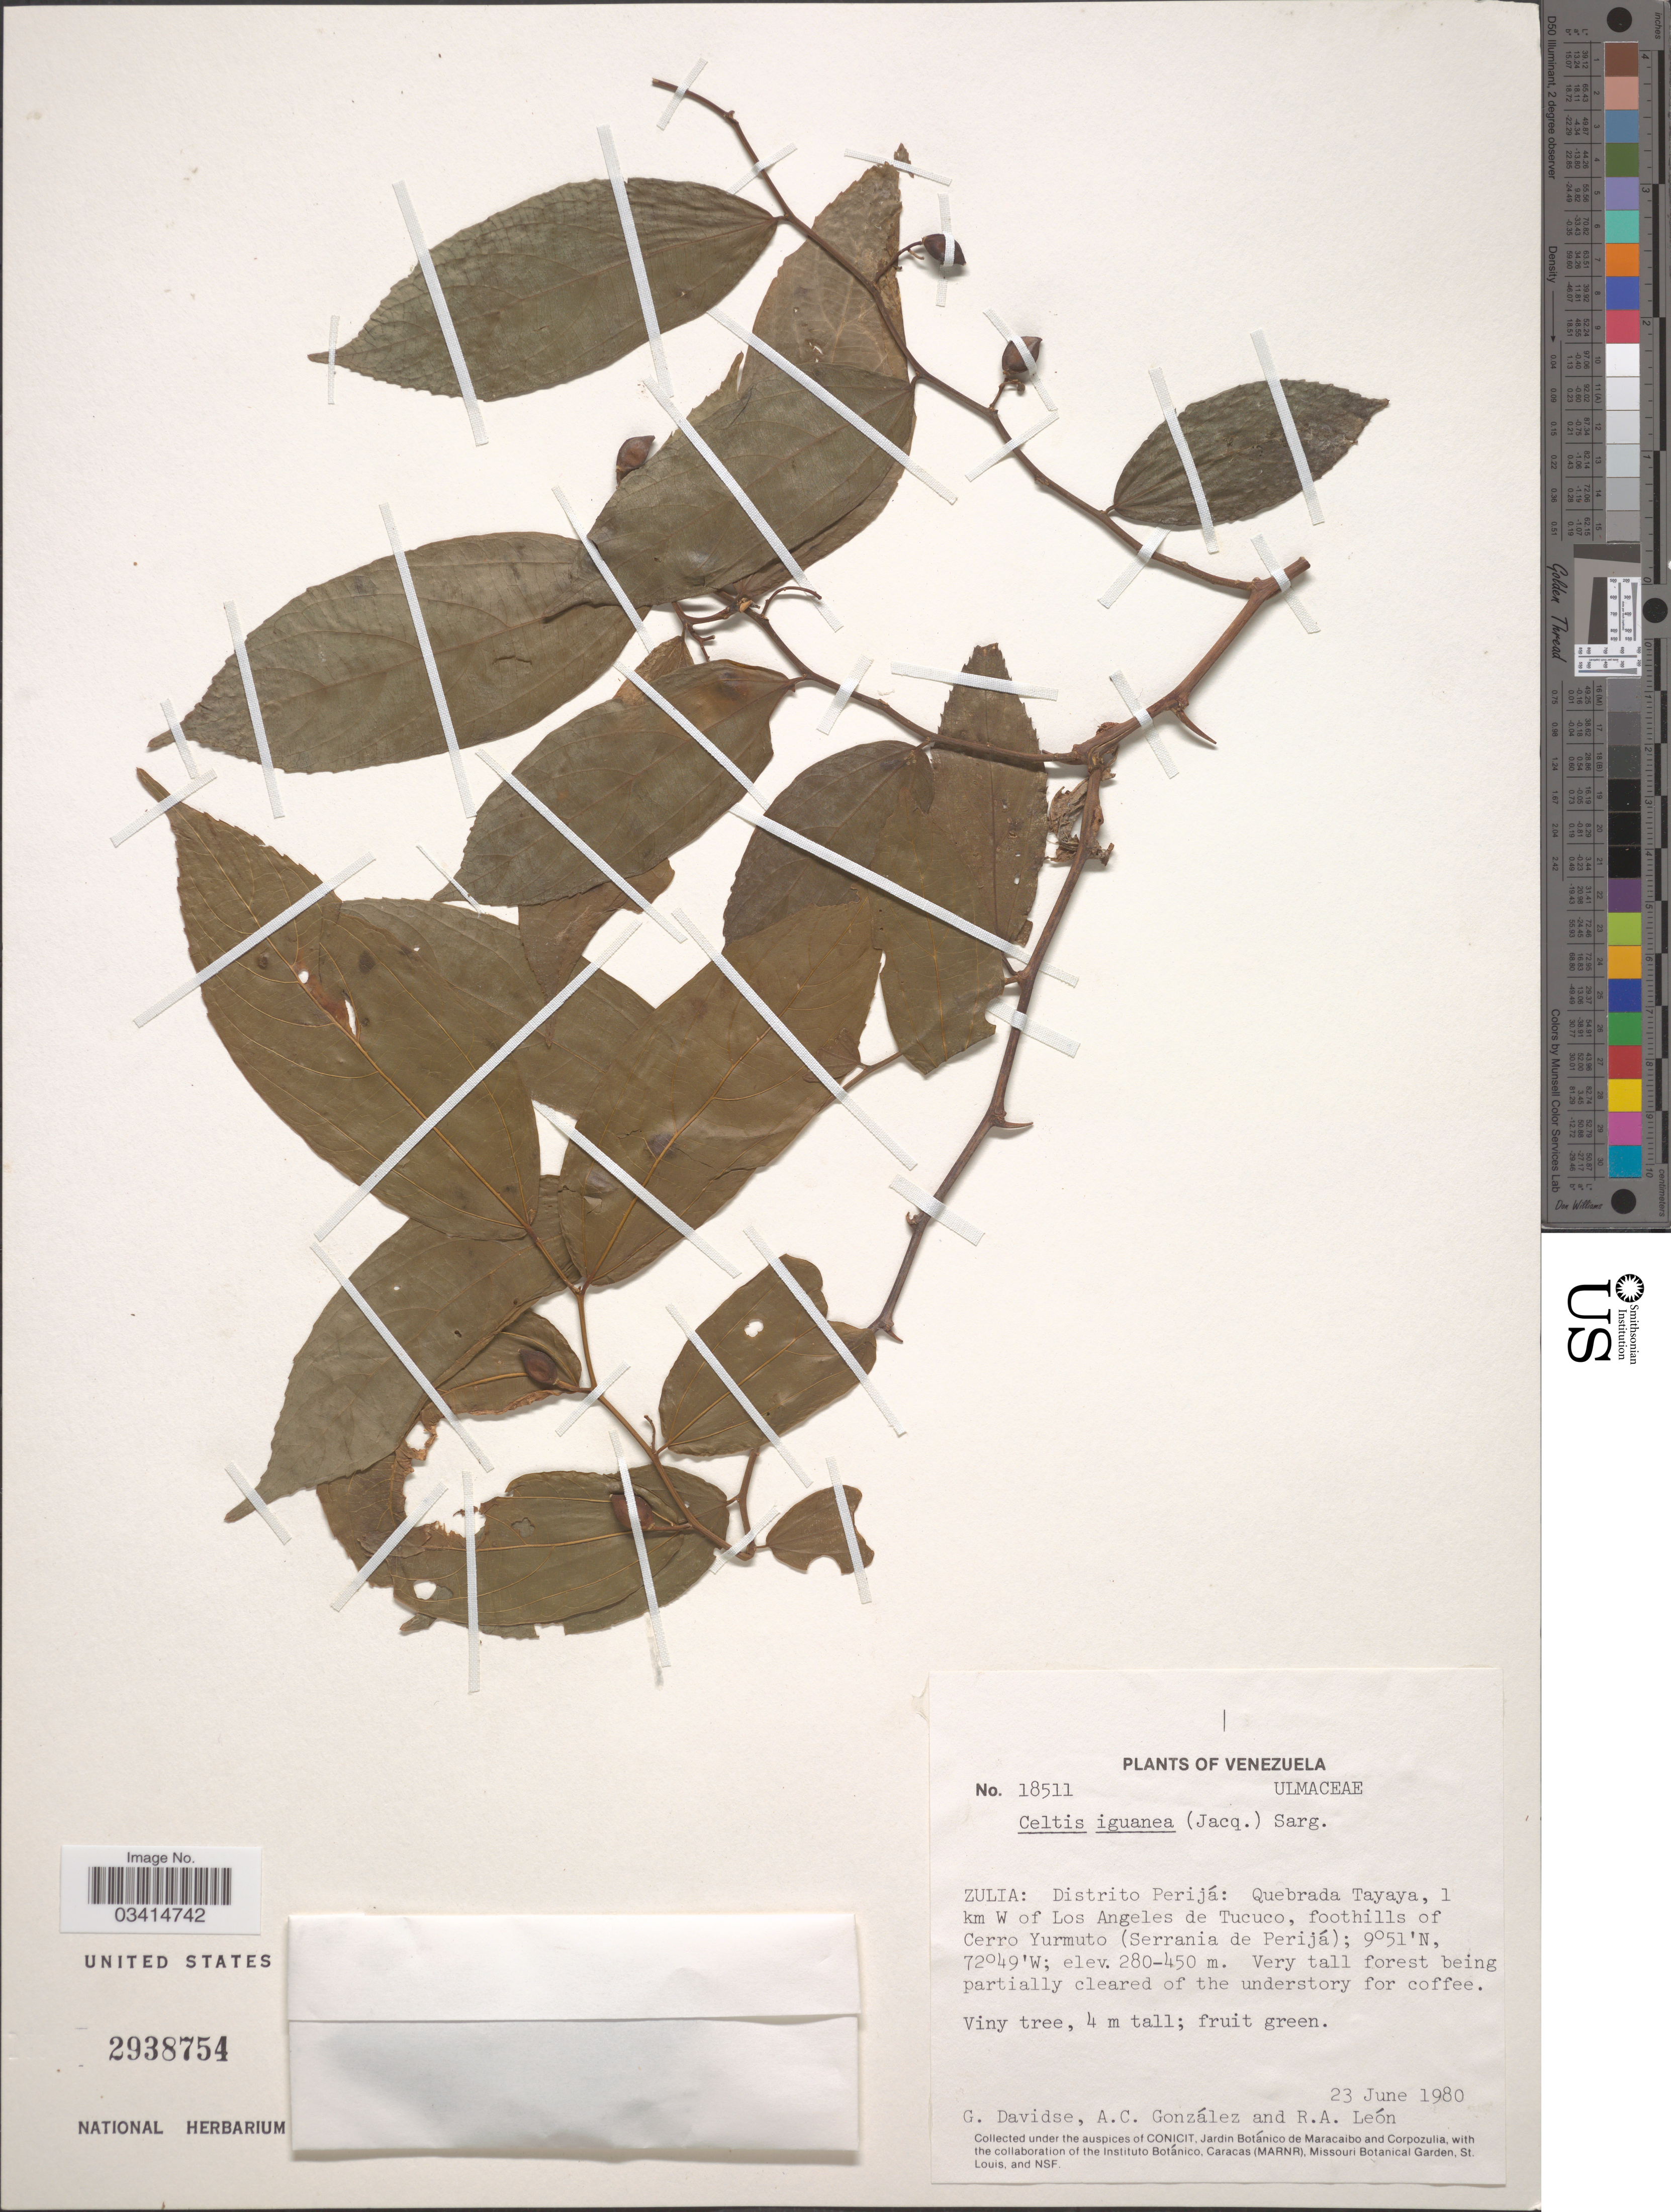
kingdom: Plantae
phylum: Tracheophyta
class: Magnoliopsida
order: Rosales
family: Cannabaceae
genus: Celtis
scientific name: Celtis iguanaea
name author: (Jacq.) Sarg.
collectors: G. Davidse, A. C. González & R. A. León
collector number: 18511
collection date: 1980-06-23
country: Venezuela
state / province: Zulia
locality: Distrito Perijá: Quebrada Tayaya, 1 km W of Los Angeles de Tucoco, foothills of Cerro Yurmuto (Serrania de Perijá).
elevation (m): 280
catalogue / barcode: US 2938754